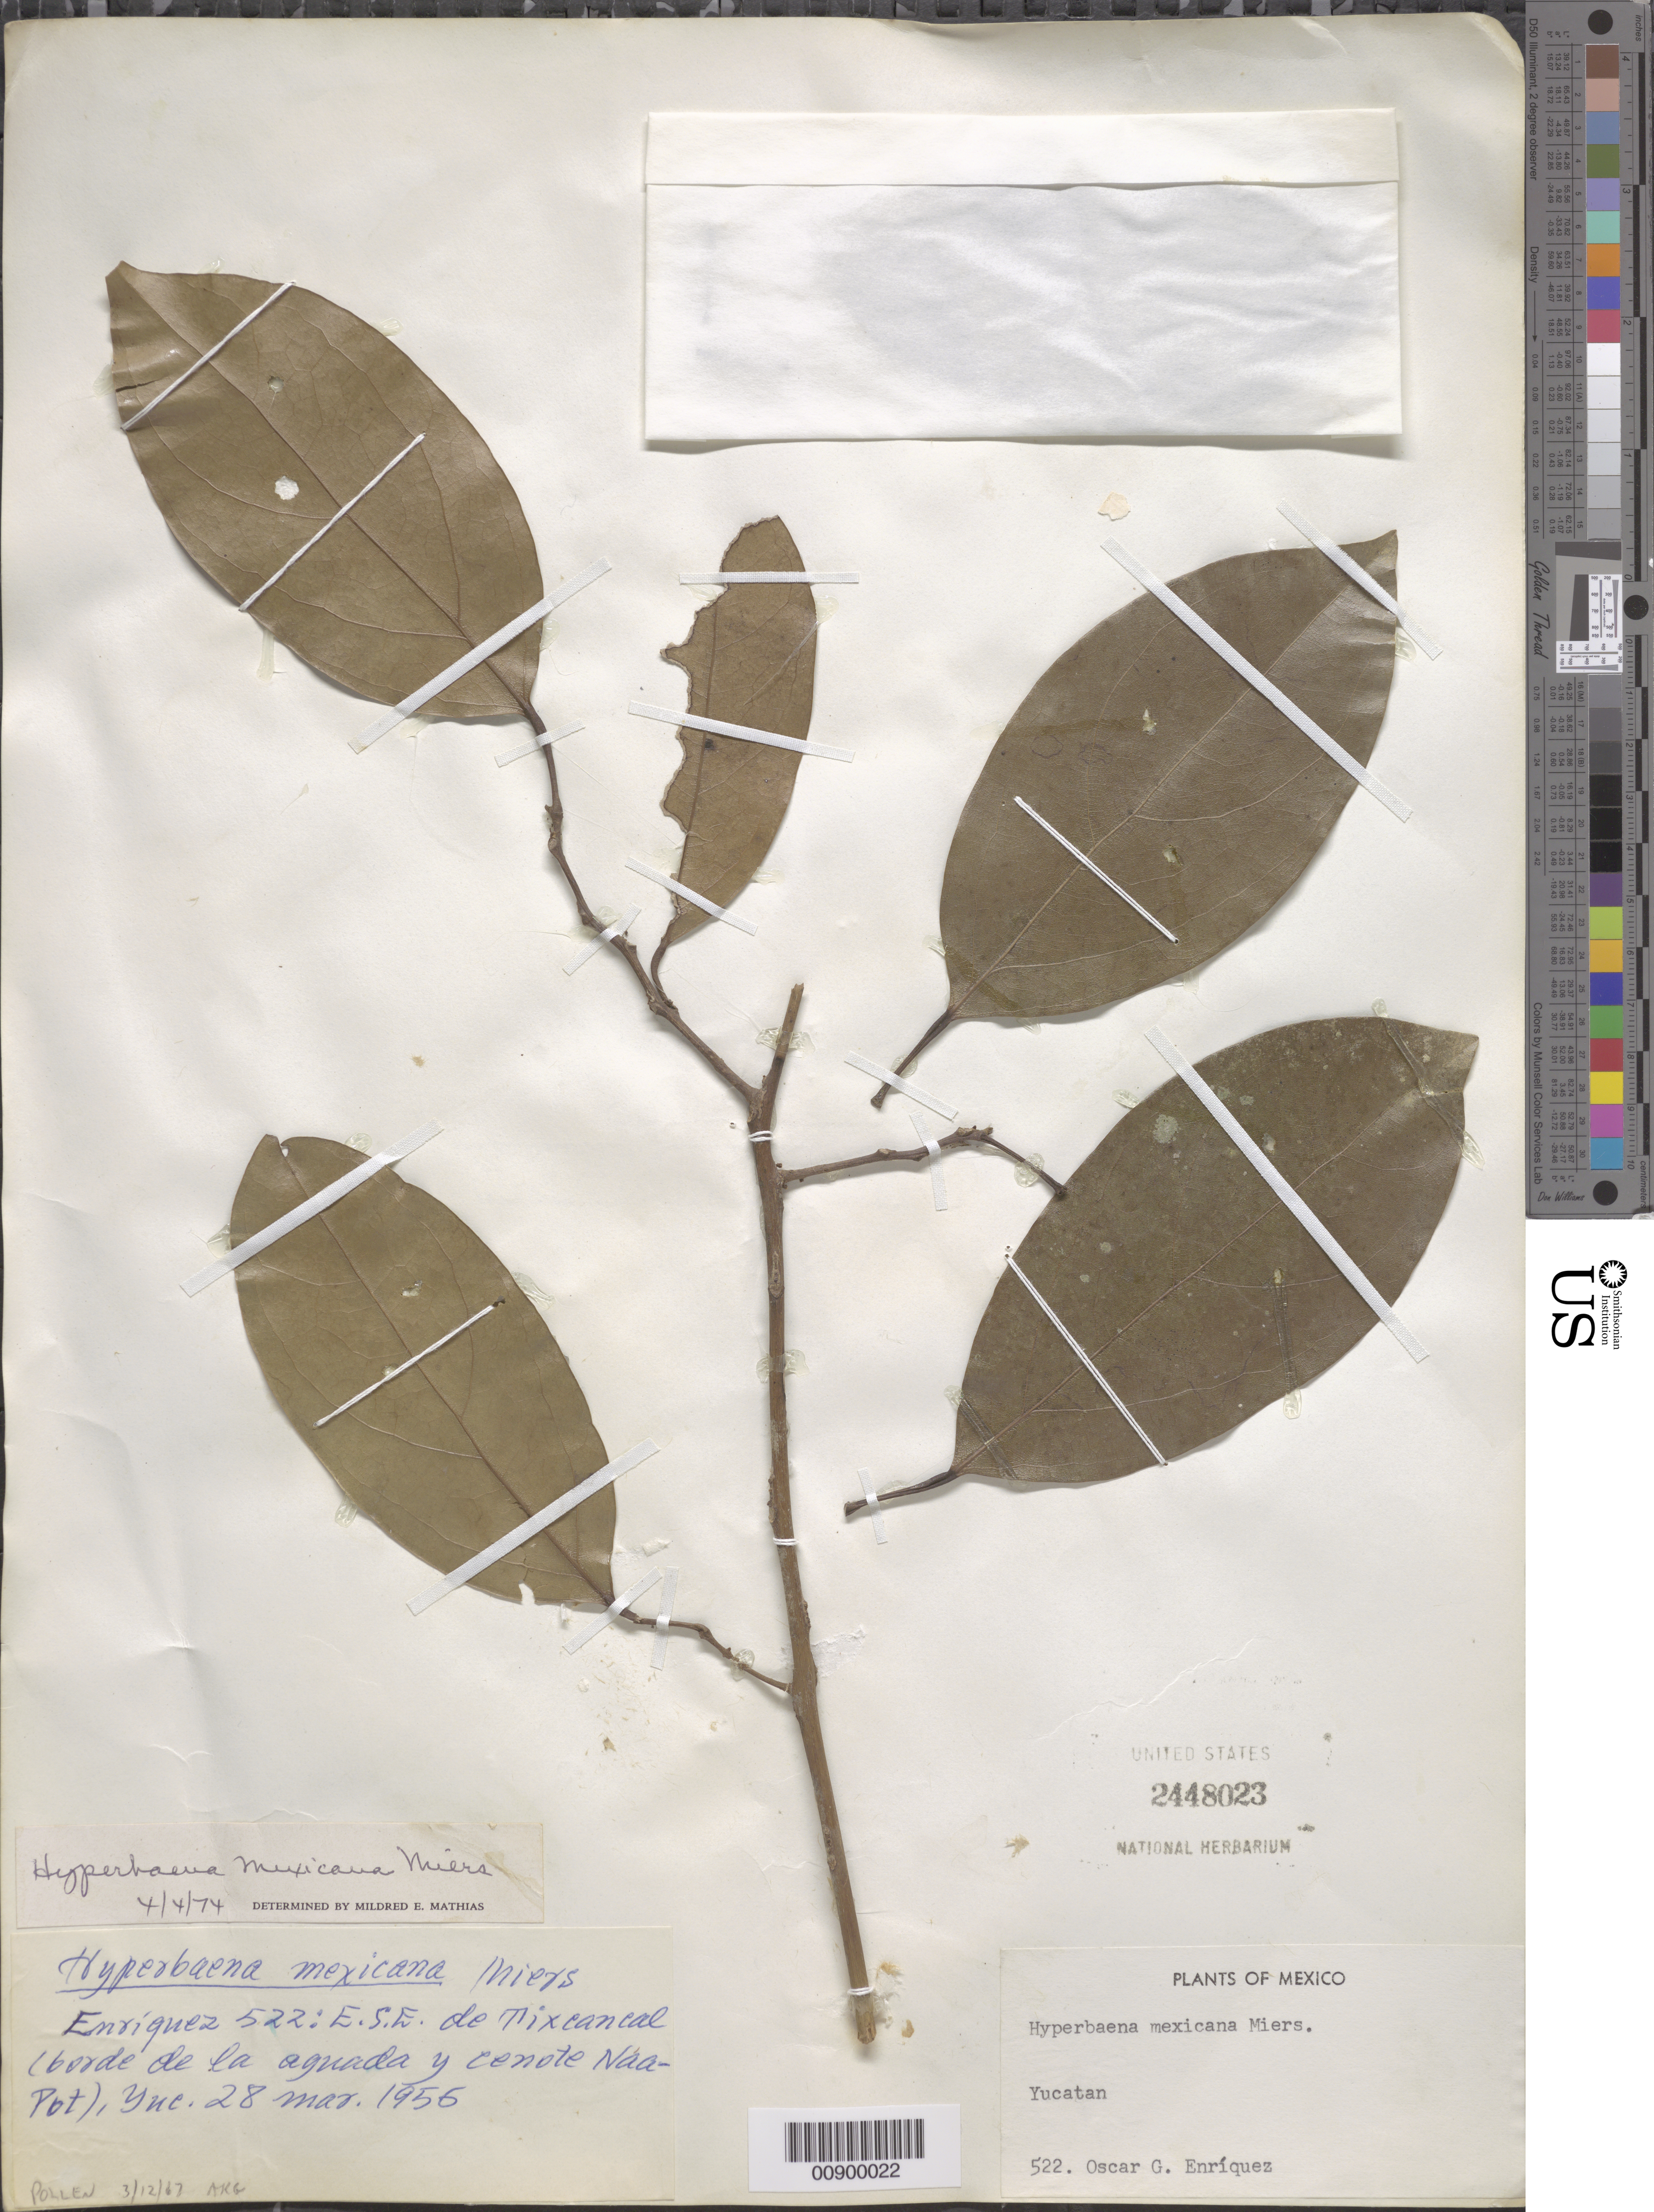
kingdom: Plantae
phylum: Tracheophyta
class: Magnoliopsida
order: Ranunculales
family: Menispermaceae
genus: Hyperbaena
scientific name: Hyperbaena mexicana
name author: Miers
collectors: O. Enriquez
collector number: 522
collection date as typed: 28 Mar 1956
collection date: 1956-03-28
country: Mexico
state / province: Yucatán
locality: ESE de Tixcancal (borde de la aguada y cenote Naa-Pot), Yucatán.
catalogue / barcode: US 2448023